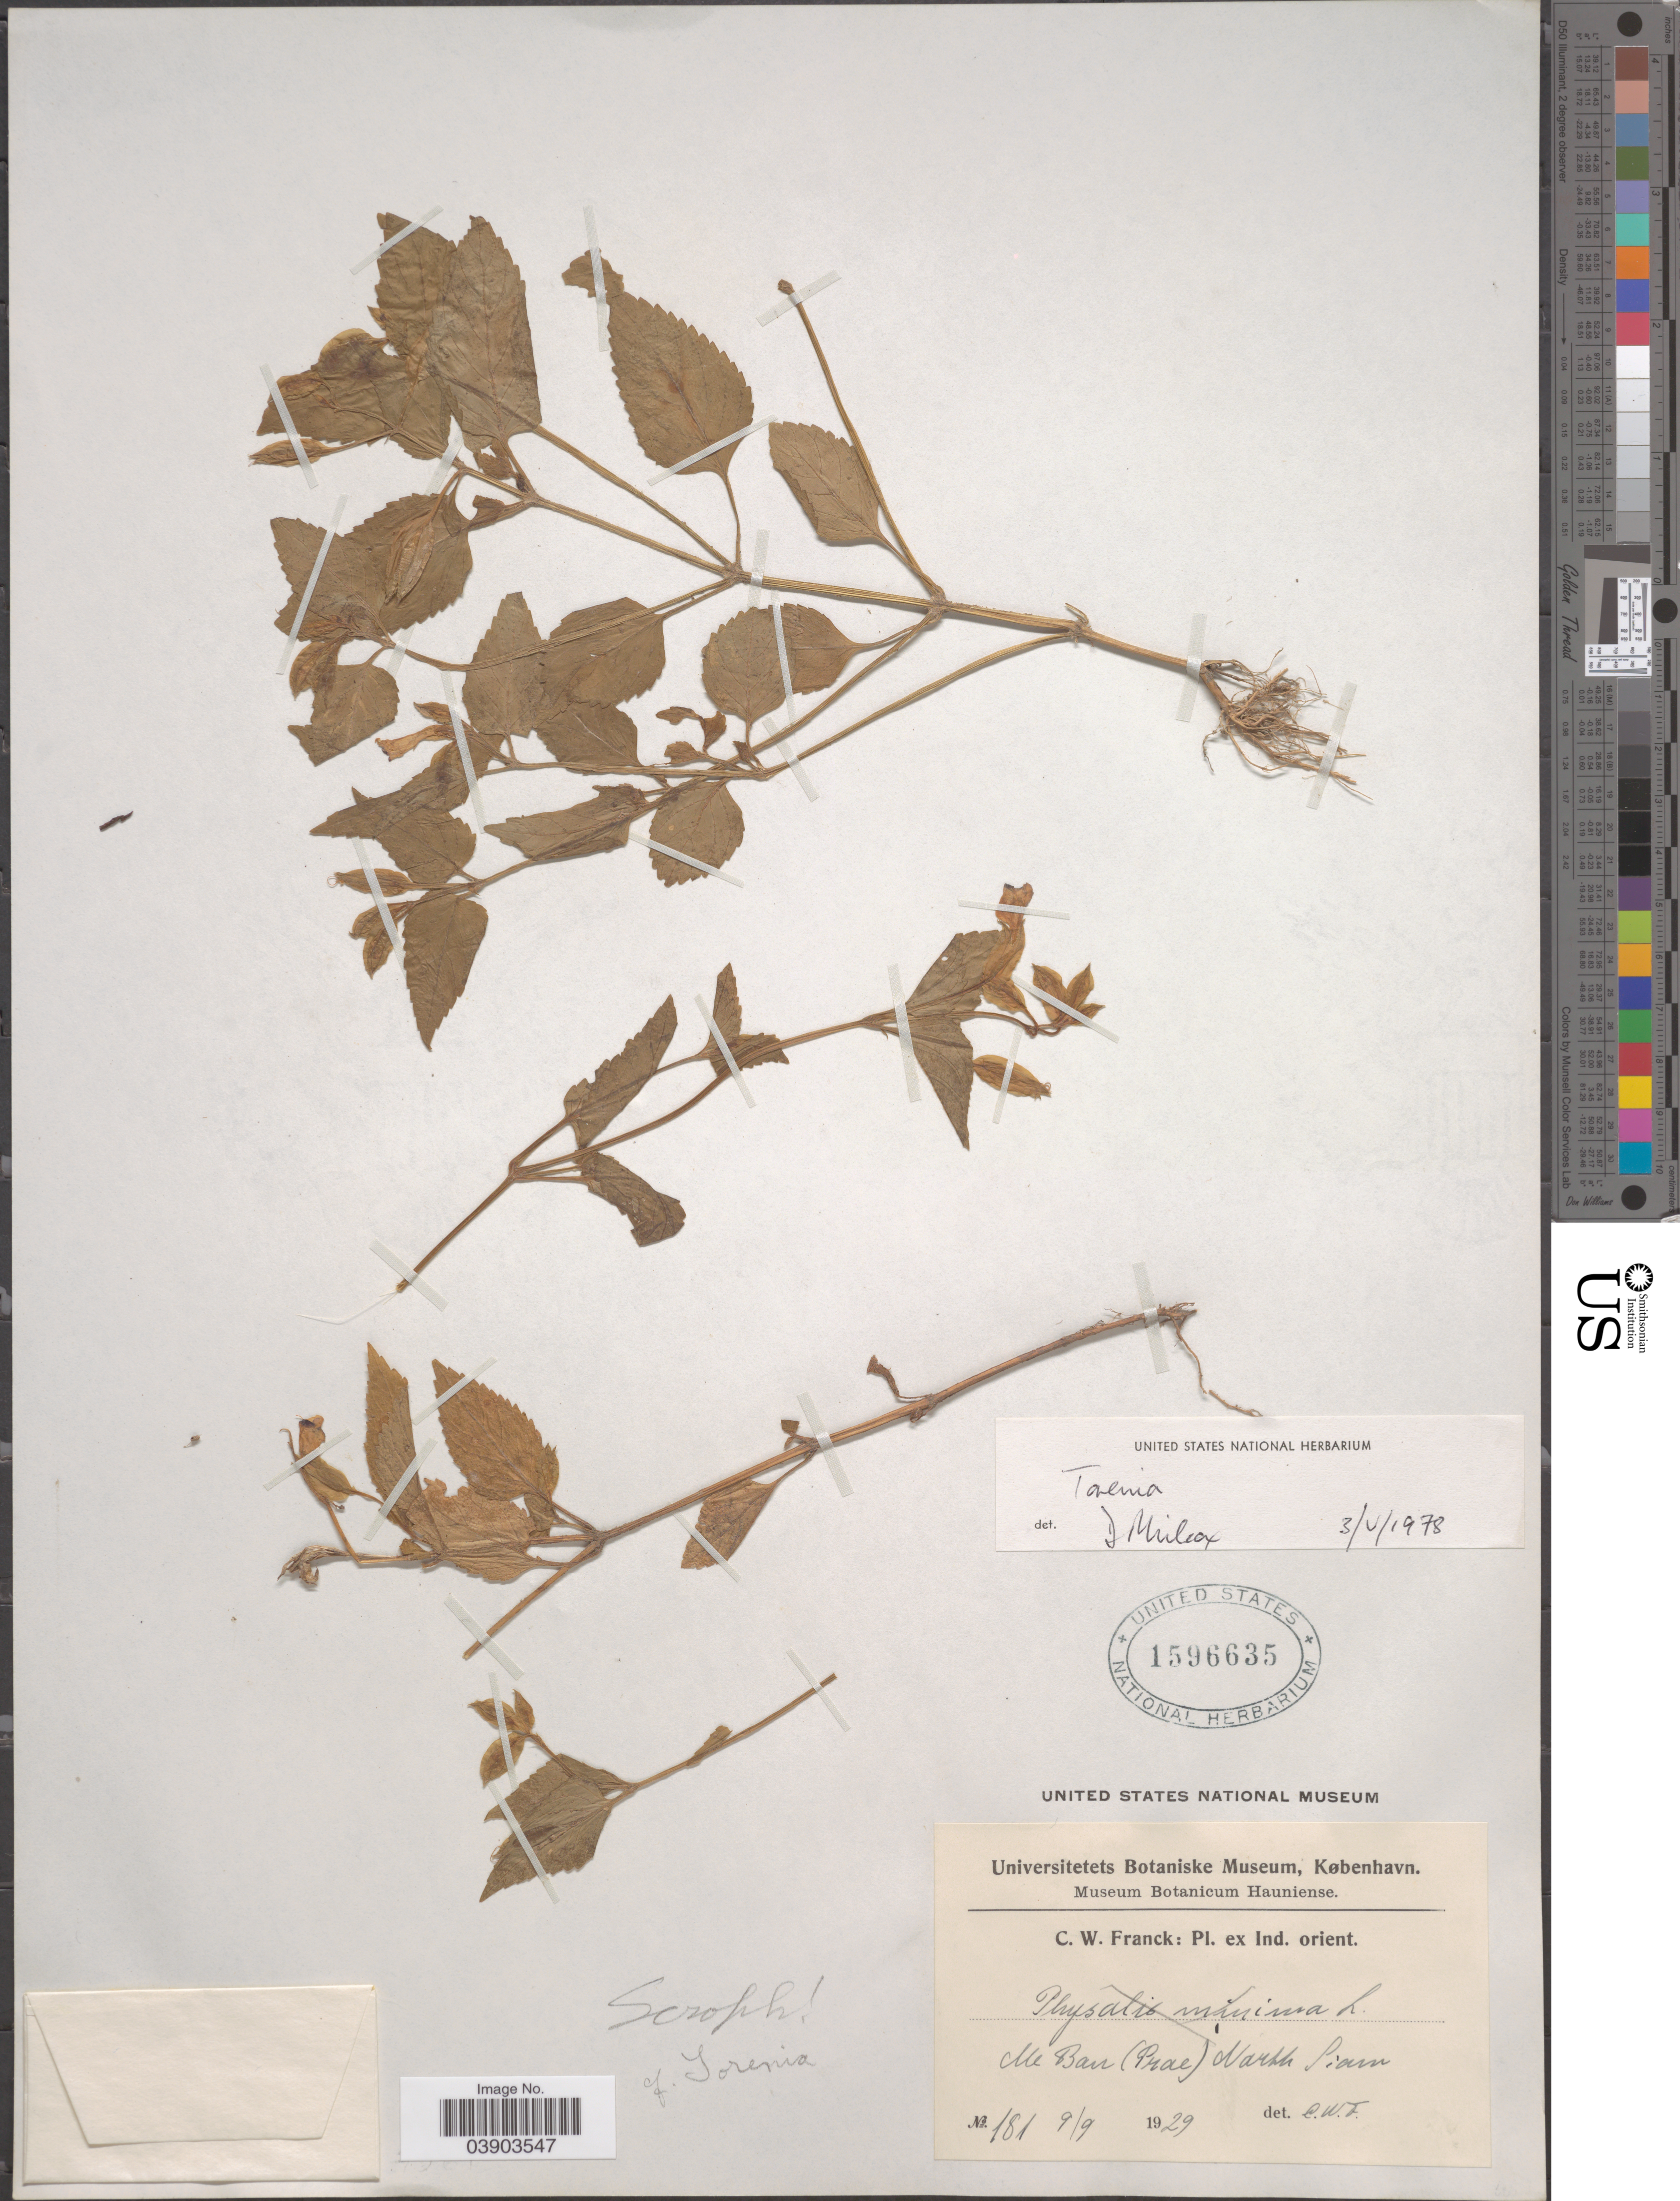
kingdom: Plantae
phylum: Tracheophyta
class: Magnoliopsida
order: Lamiales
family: Linderniaceae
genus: Torenia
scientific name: Torenia sp.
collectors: C. Franck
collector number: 181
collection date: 1929-09-09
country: Thailand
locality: Ex Ind. orient. Me Ban (Prae) North Siam.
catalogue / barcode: US 1596635